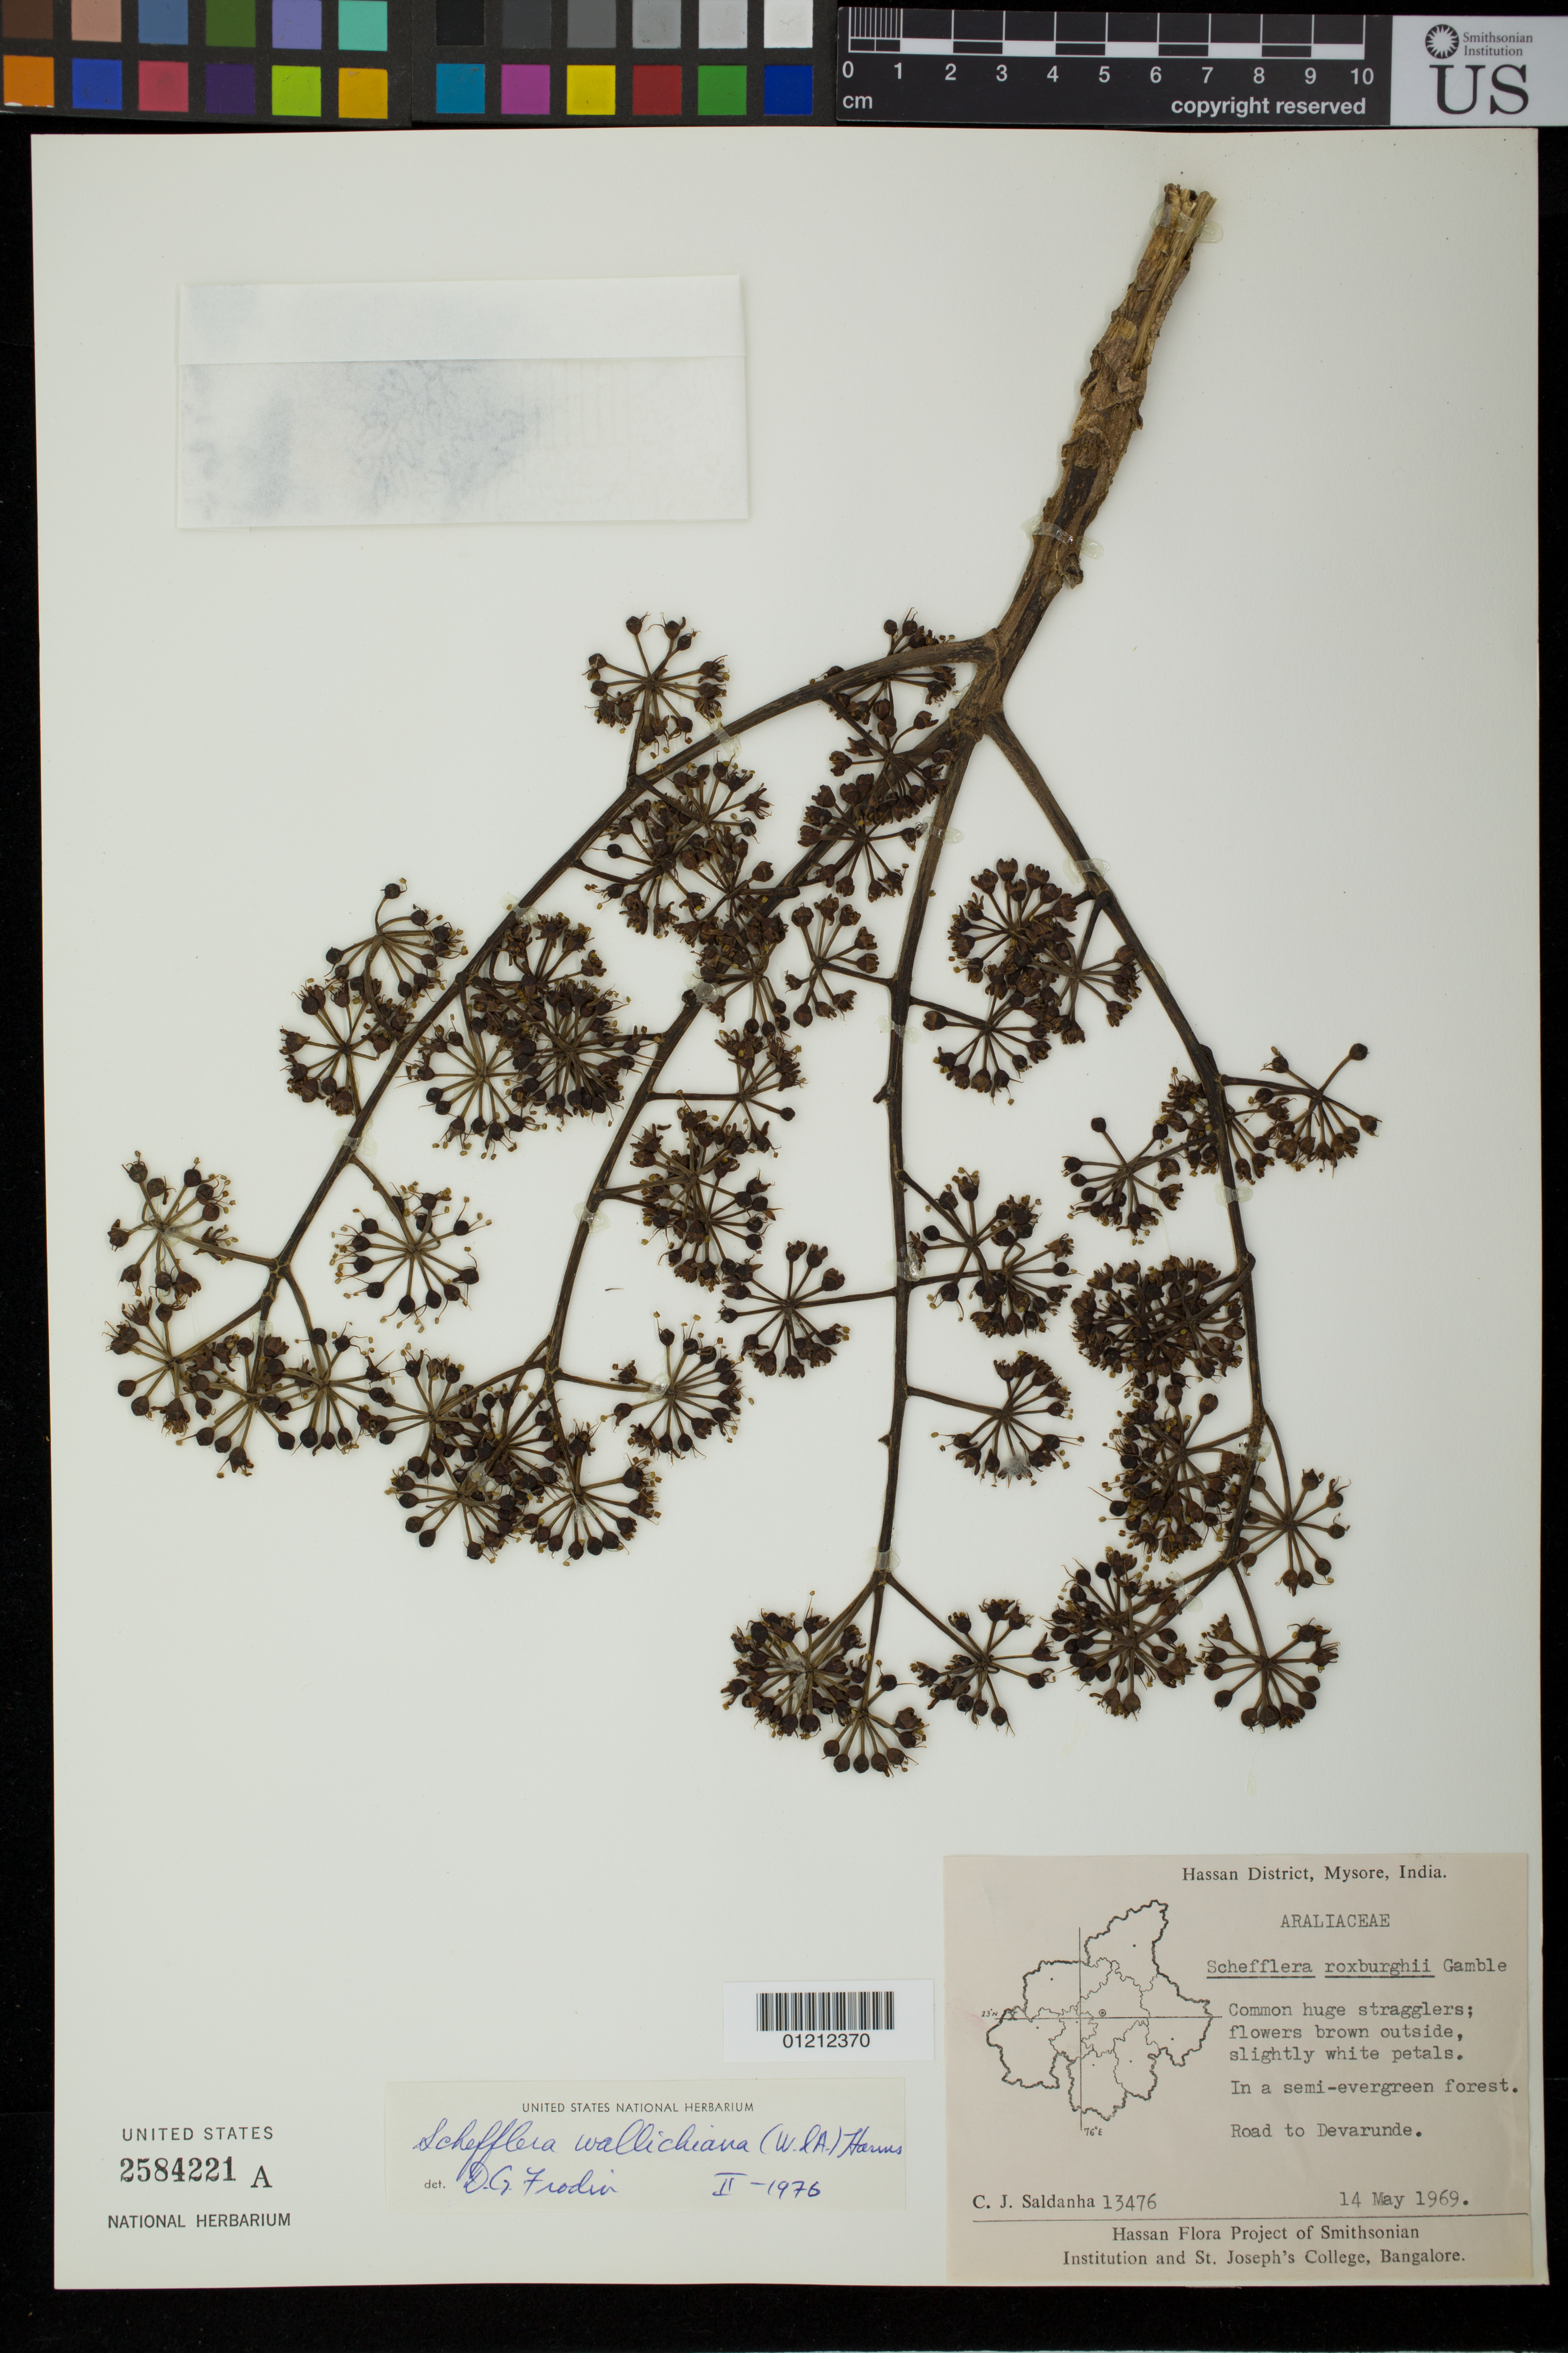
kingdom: Plantae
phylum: Tracheophyta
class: Magnoliopsida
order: Apiales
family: Araliaceae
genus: Schefflera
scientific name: Schefflera wallichiana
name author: Harms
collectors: C. J. Saldanha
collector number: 13476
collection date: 1969-05-14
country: India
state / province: Karnataka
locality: Hassan District, Mysore. Road to Devarunde. In a semi-evergreen forest.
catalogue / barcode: US 2584221A